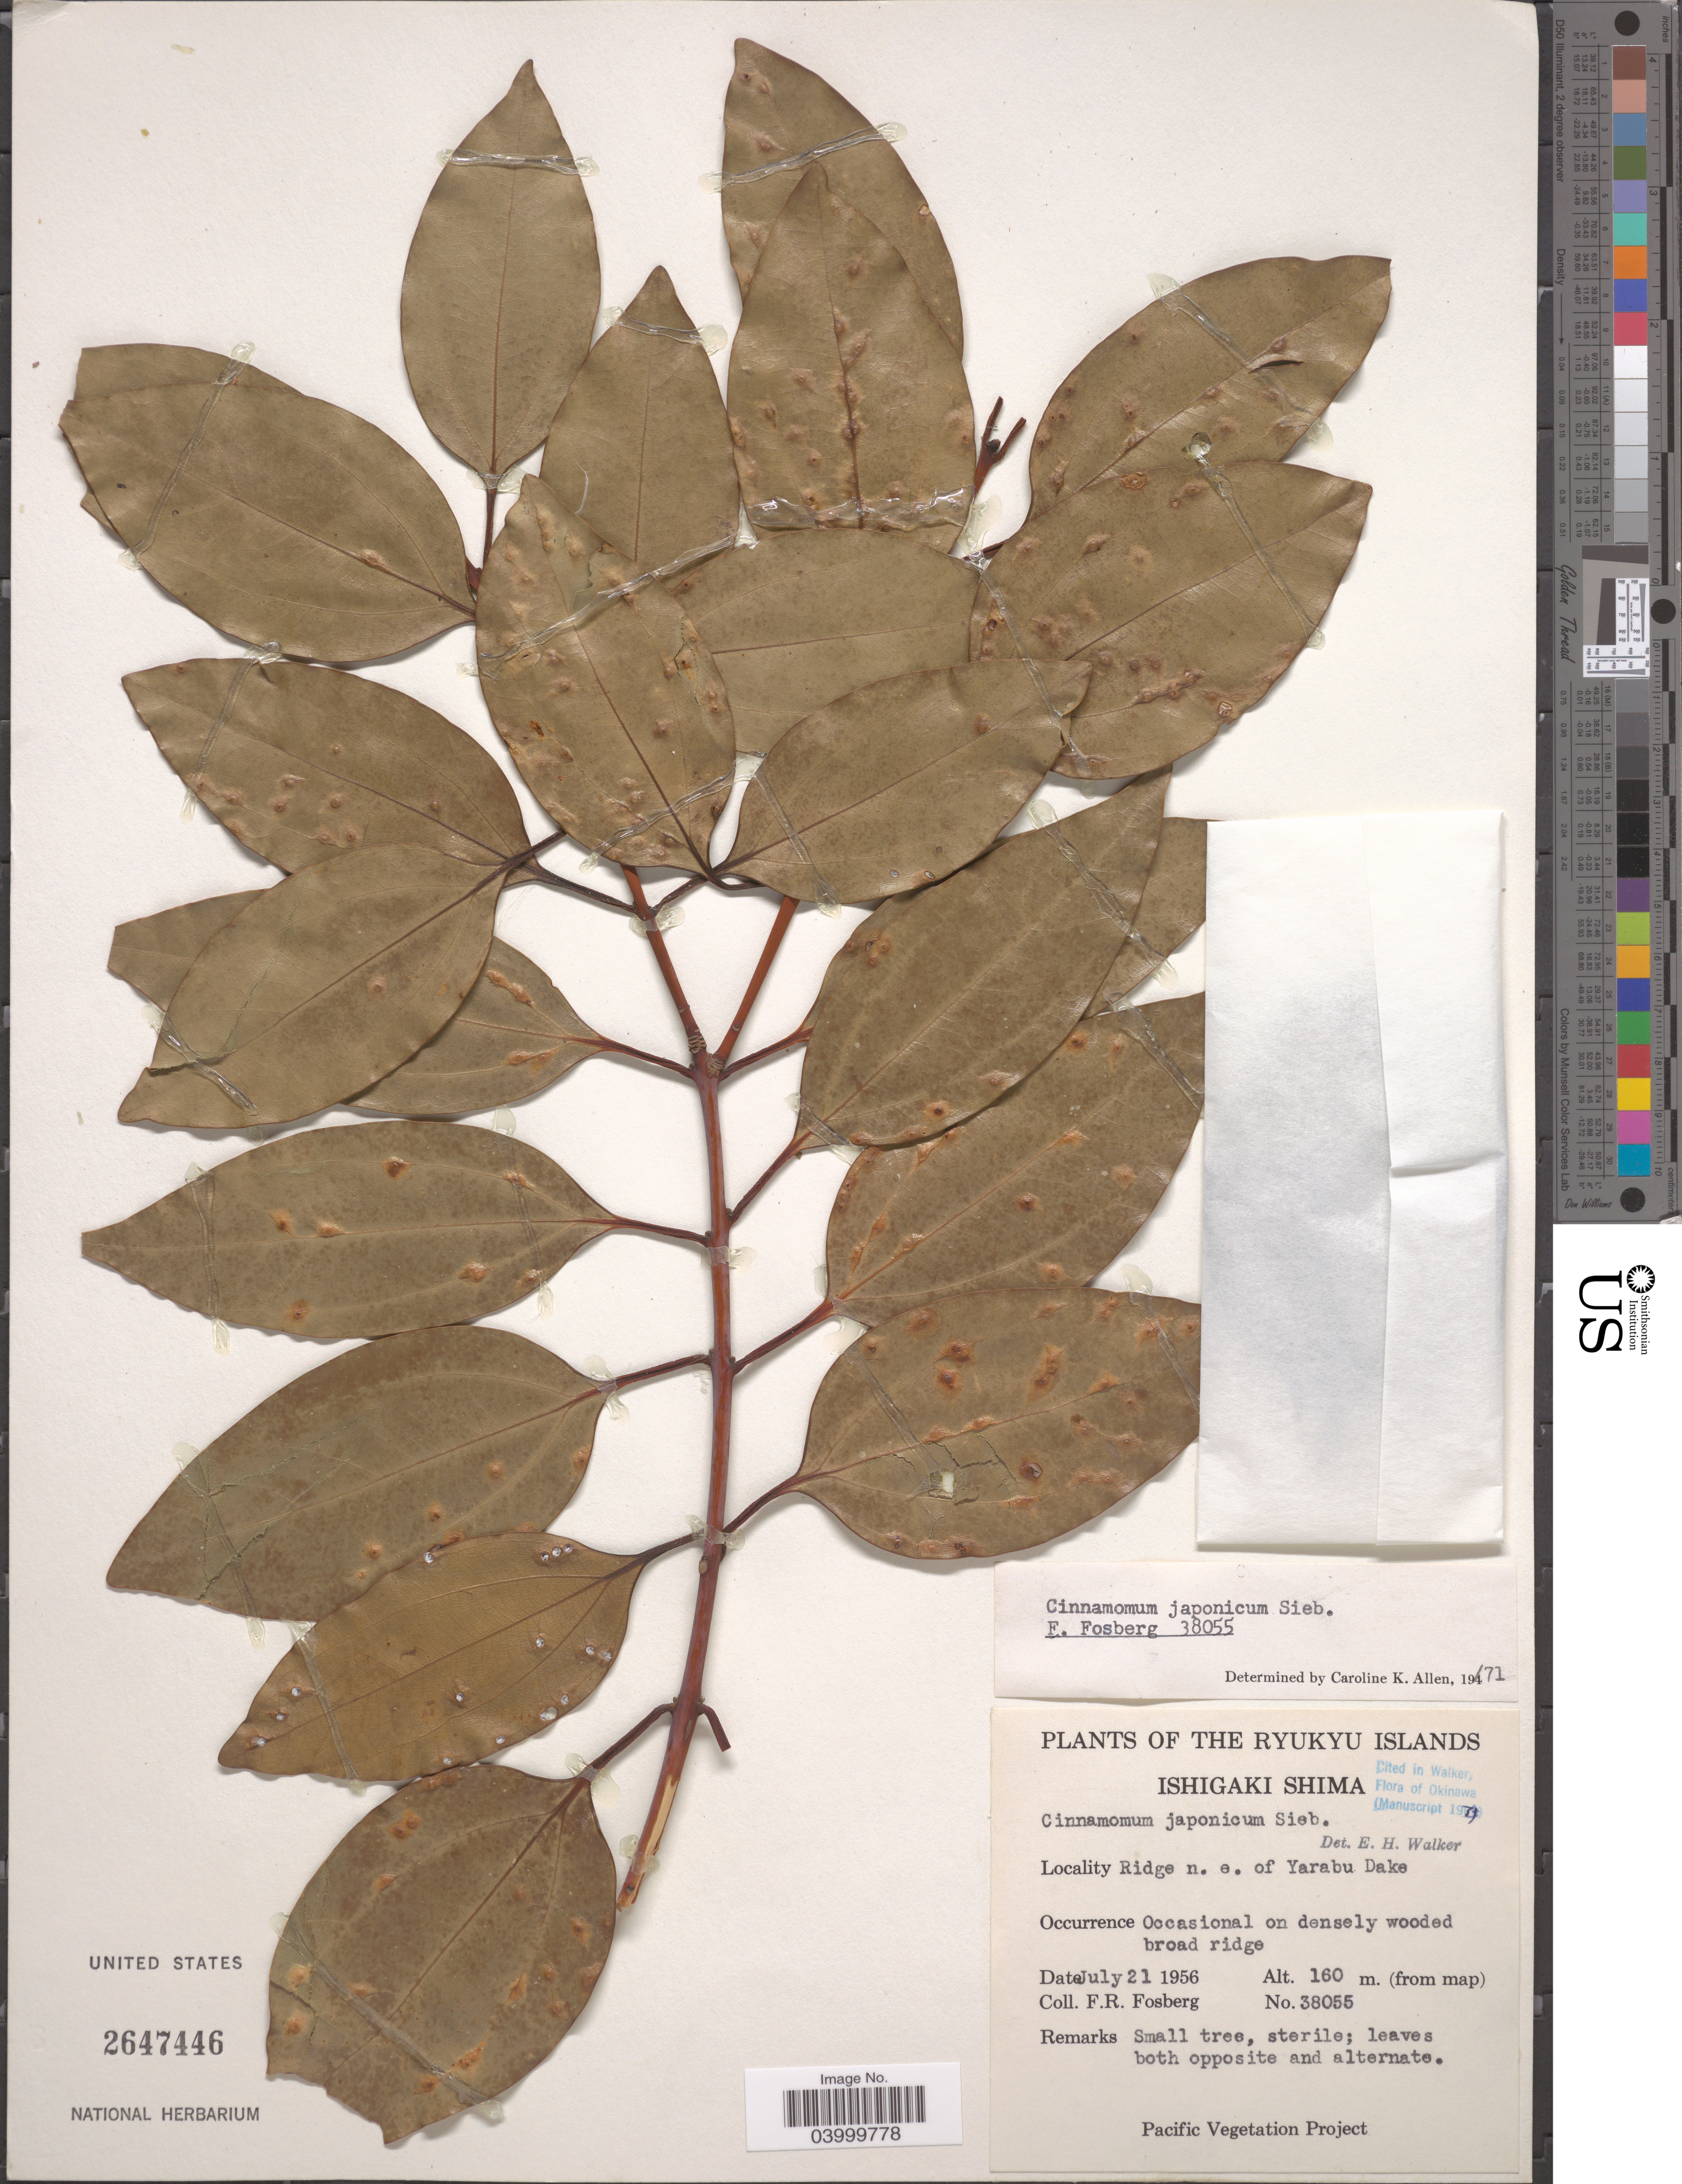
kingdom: Plantae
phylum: Tracheophyta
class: Magnoliopsida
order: Laurales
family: Lauraceae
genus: Cinnamomum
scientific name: Cinnamomum japonicum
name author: Siebold ex Nees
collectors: F. R. Fosberg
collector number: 38055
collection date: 1956-07-21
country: Japan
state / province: Okinawa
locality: The Ryukyu Islands. Ishigaki Shima. Ridge n. e. of Yarabu Dake.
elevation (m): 160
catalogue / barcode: US 2647446